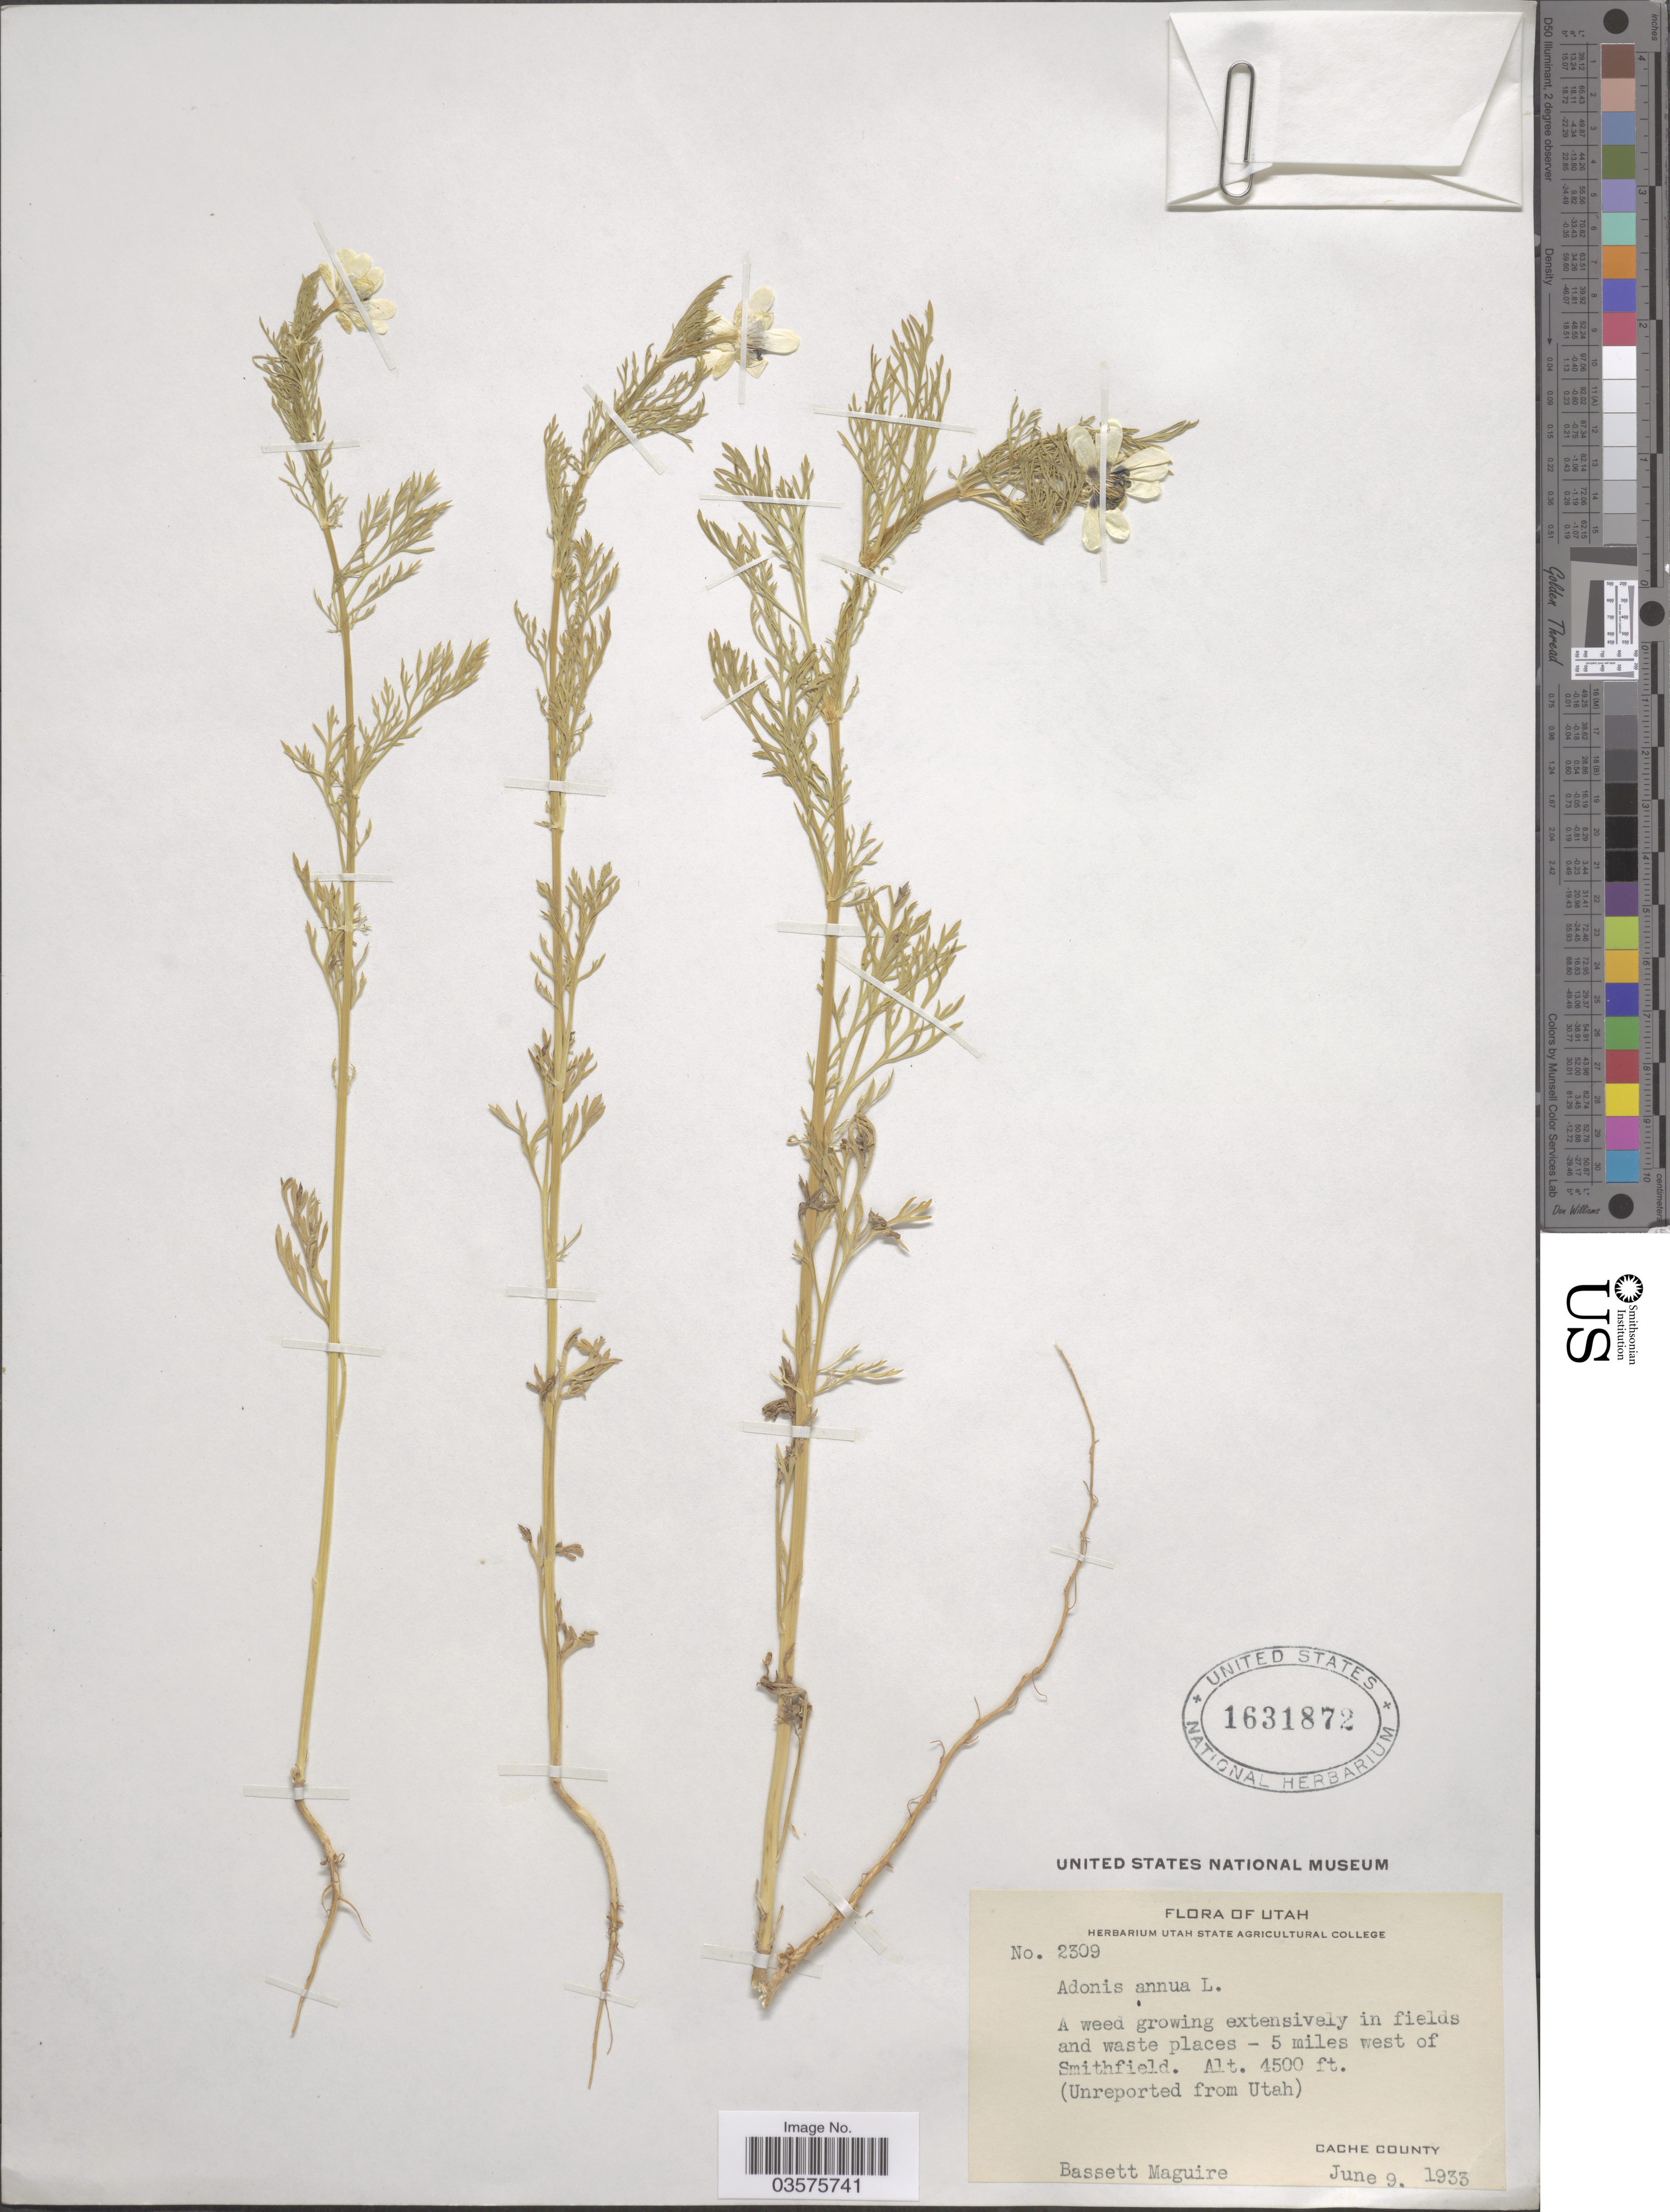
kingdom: Plantae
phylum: Tracheophyta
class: Magnoliopsida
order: Ranunculales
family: Ranunculaceae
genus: Adonis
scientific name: Adonis annua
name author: L.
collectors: B. Maguire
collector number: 2309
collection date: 1933-06-09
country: United States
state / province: Utah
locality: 5 miles west of Smithfield. Cache County.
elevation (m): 1372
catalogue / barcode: US 1631872